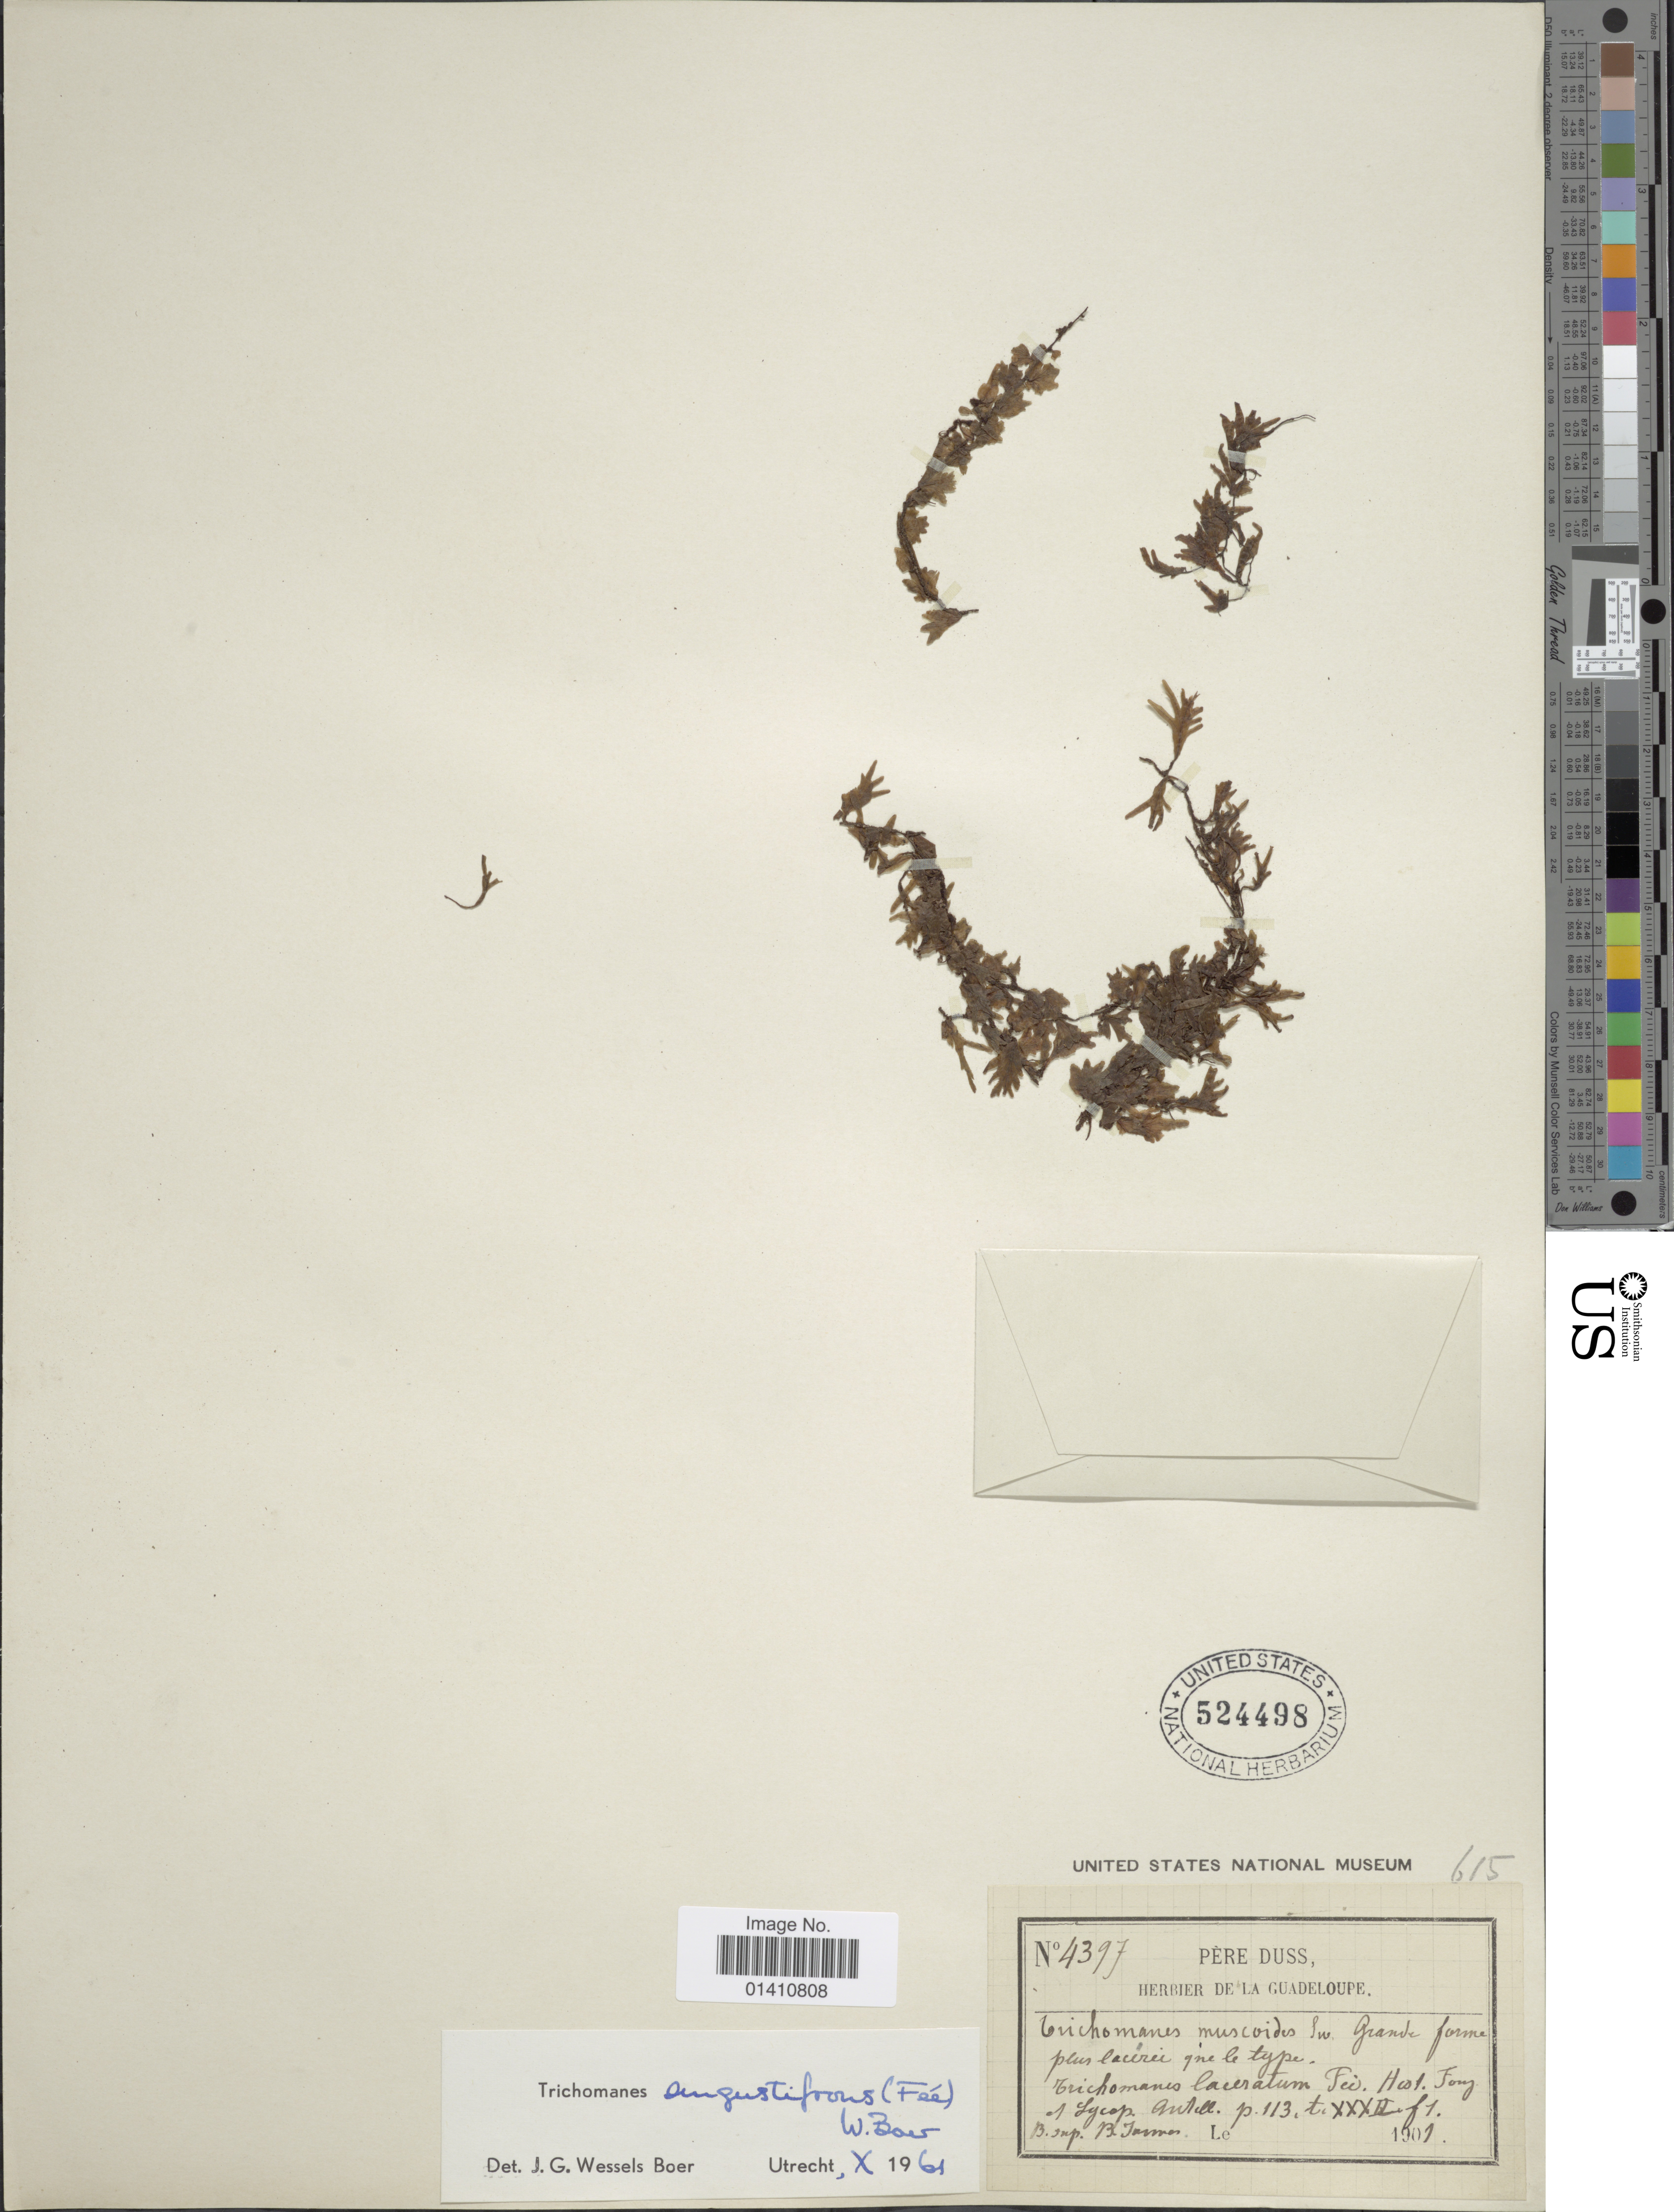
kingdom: Plantae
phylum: Tracheophyta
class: Polypodiopsida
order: Hymenophyllales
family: Hymenophyllaceae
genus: Didymoglossum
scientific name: Didymoglossum angustifrons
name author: Fée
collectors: Père Duss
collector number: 4397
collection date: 1901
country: Guadeloupe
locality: B. Jaunes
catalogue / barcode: US 524498